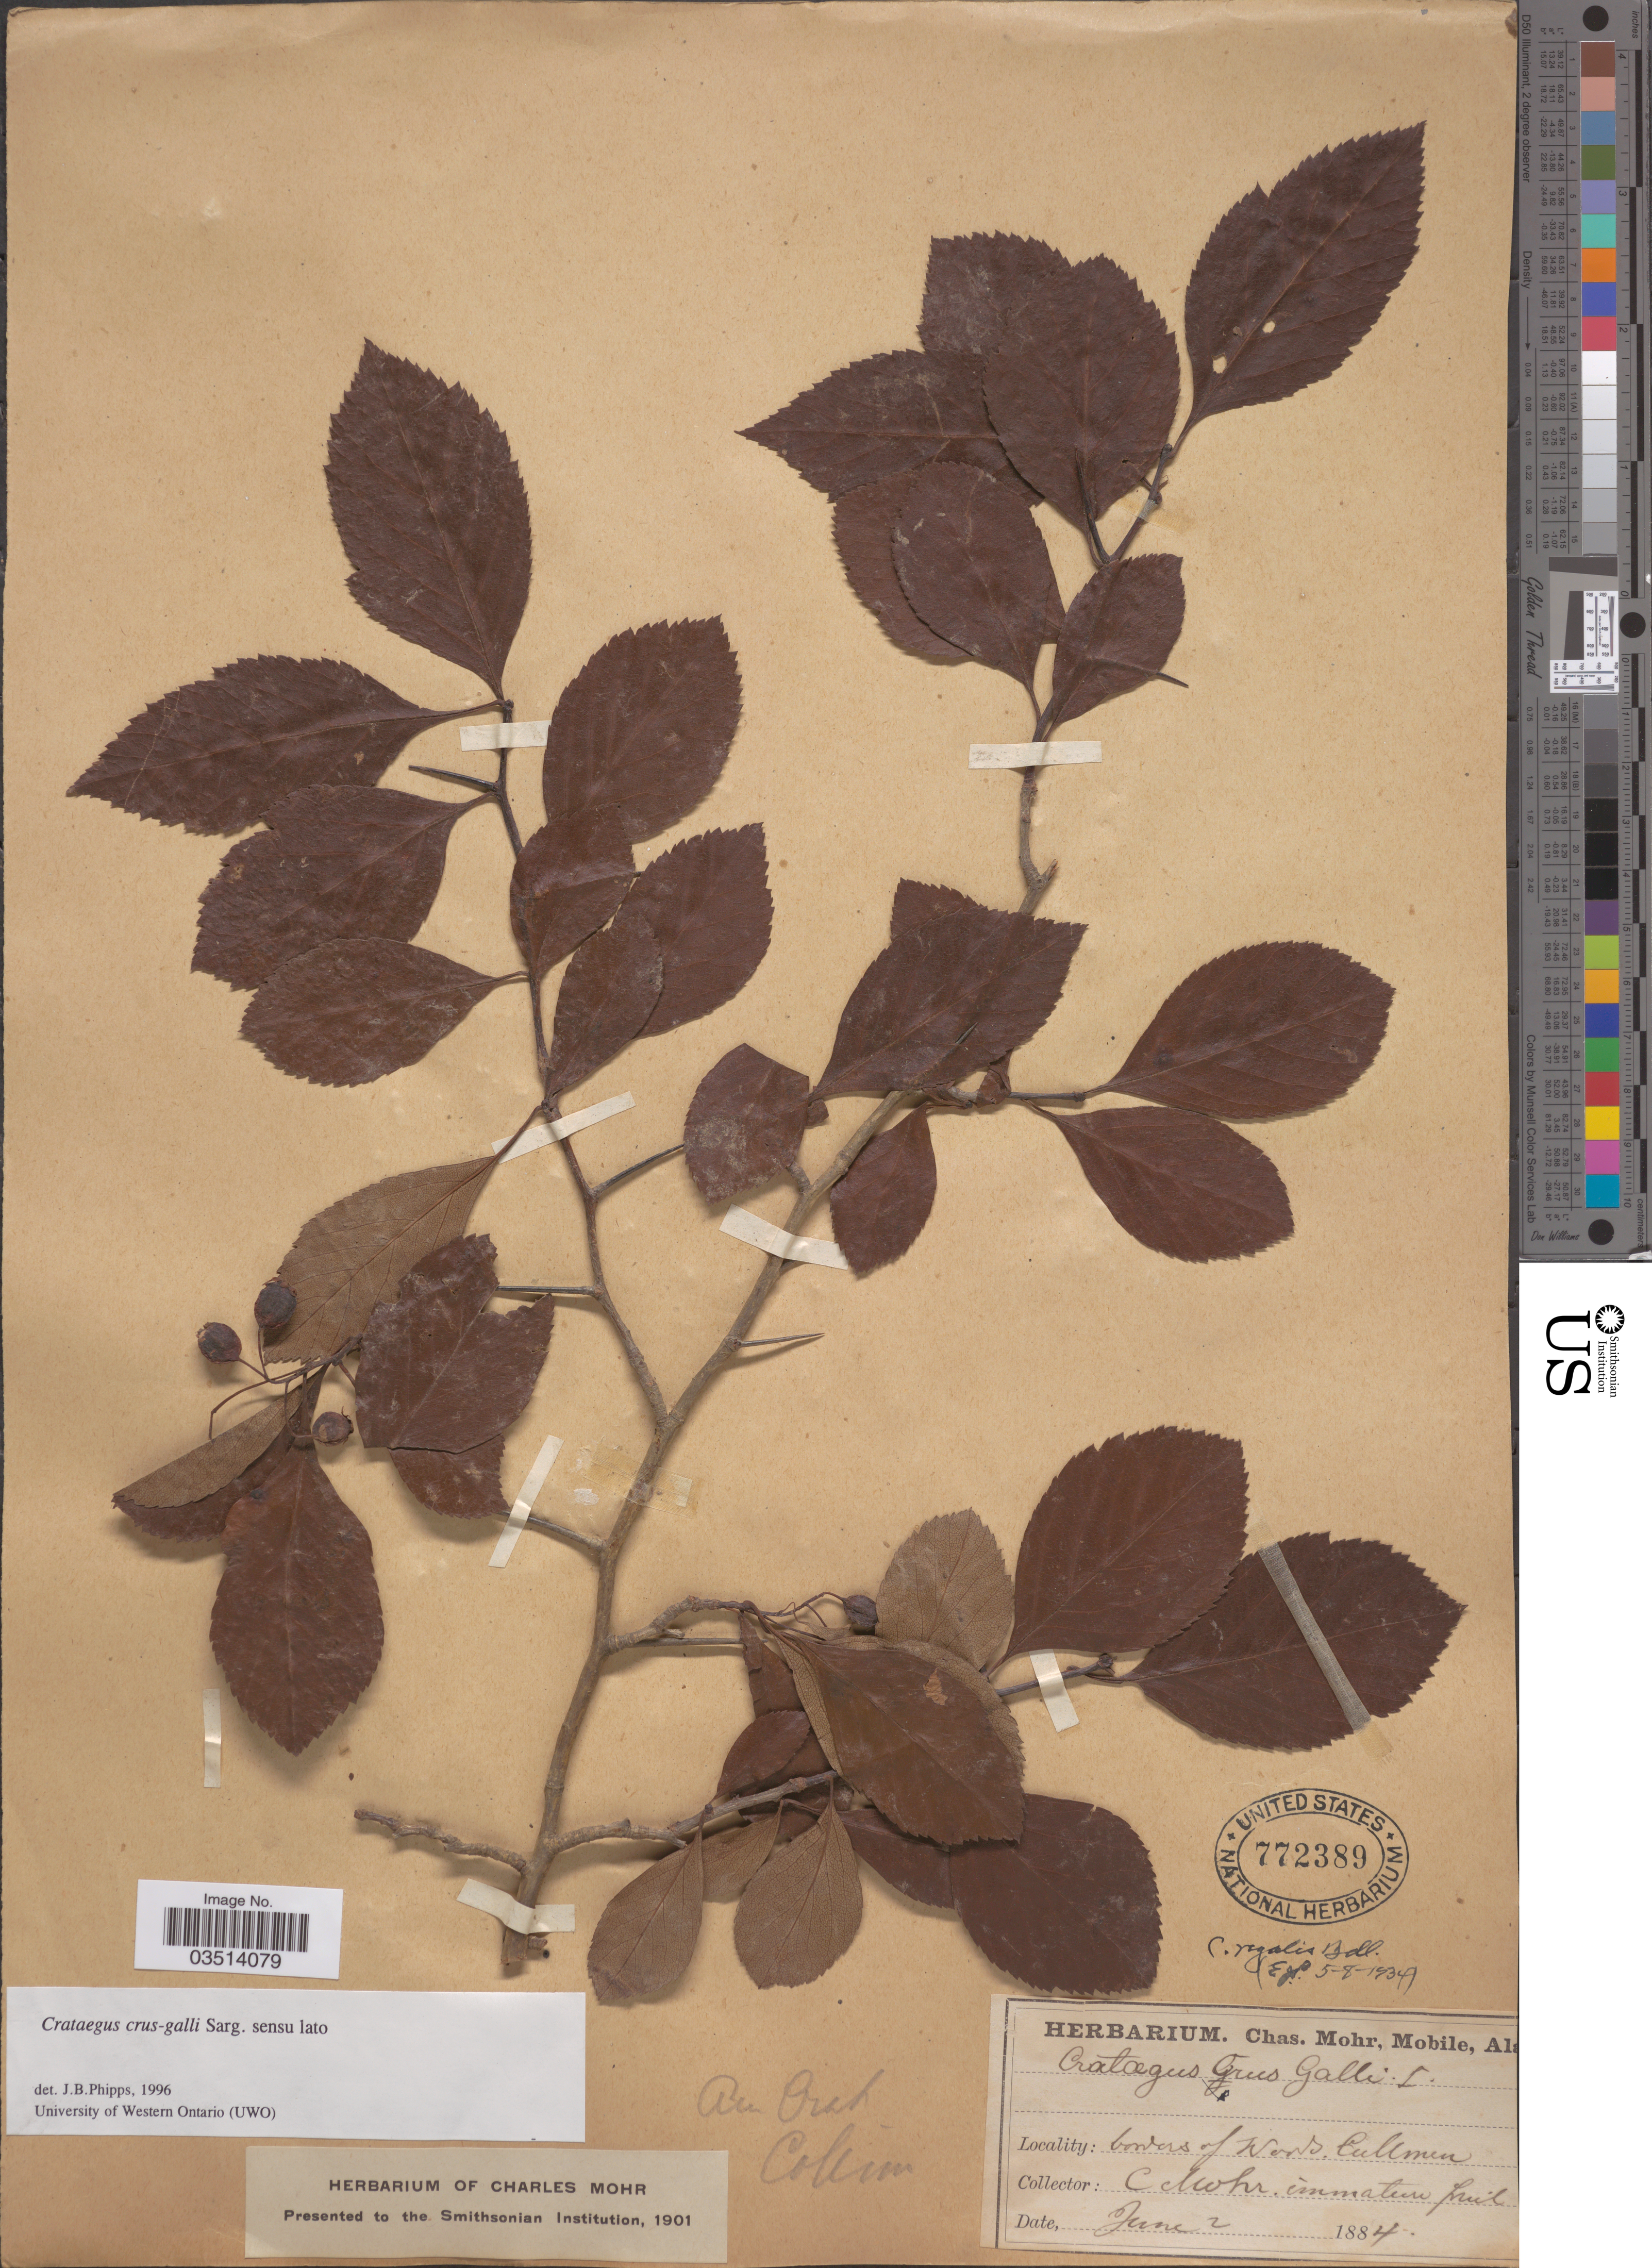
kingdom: Plantae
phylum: Tracheophyta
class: Magnoliopsida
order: Rosales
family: Rosaceae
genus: Crataegus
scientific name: Crataegus crus-galli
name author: L.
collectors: Mohr, C. T. (herbarium)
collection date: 1884-06-02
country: United States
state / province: Alabama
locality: Cullmen.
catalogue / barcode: US 772389